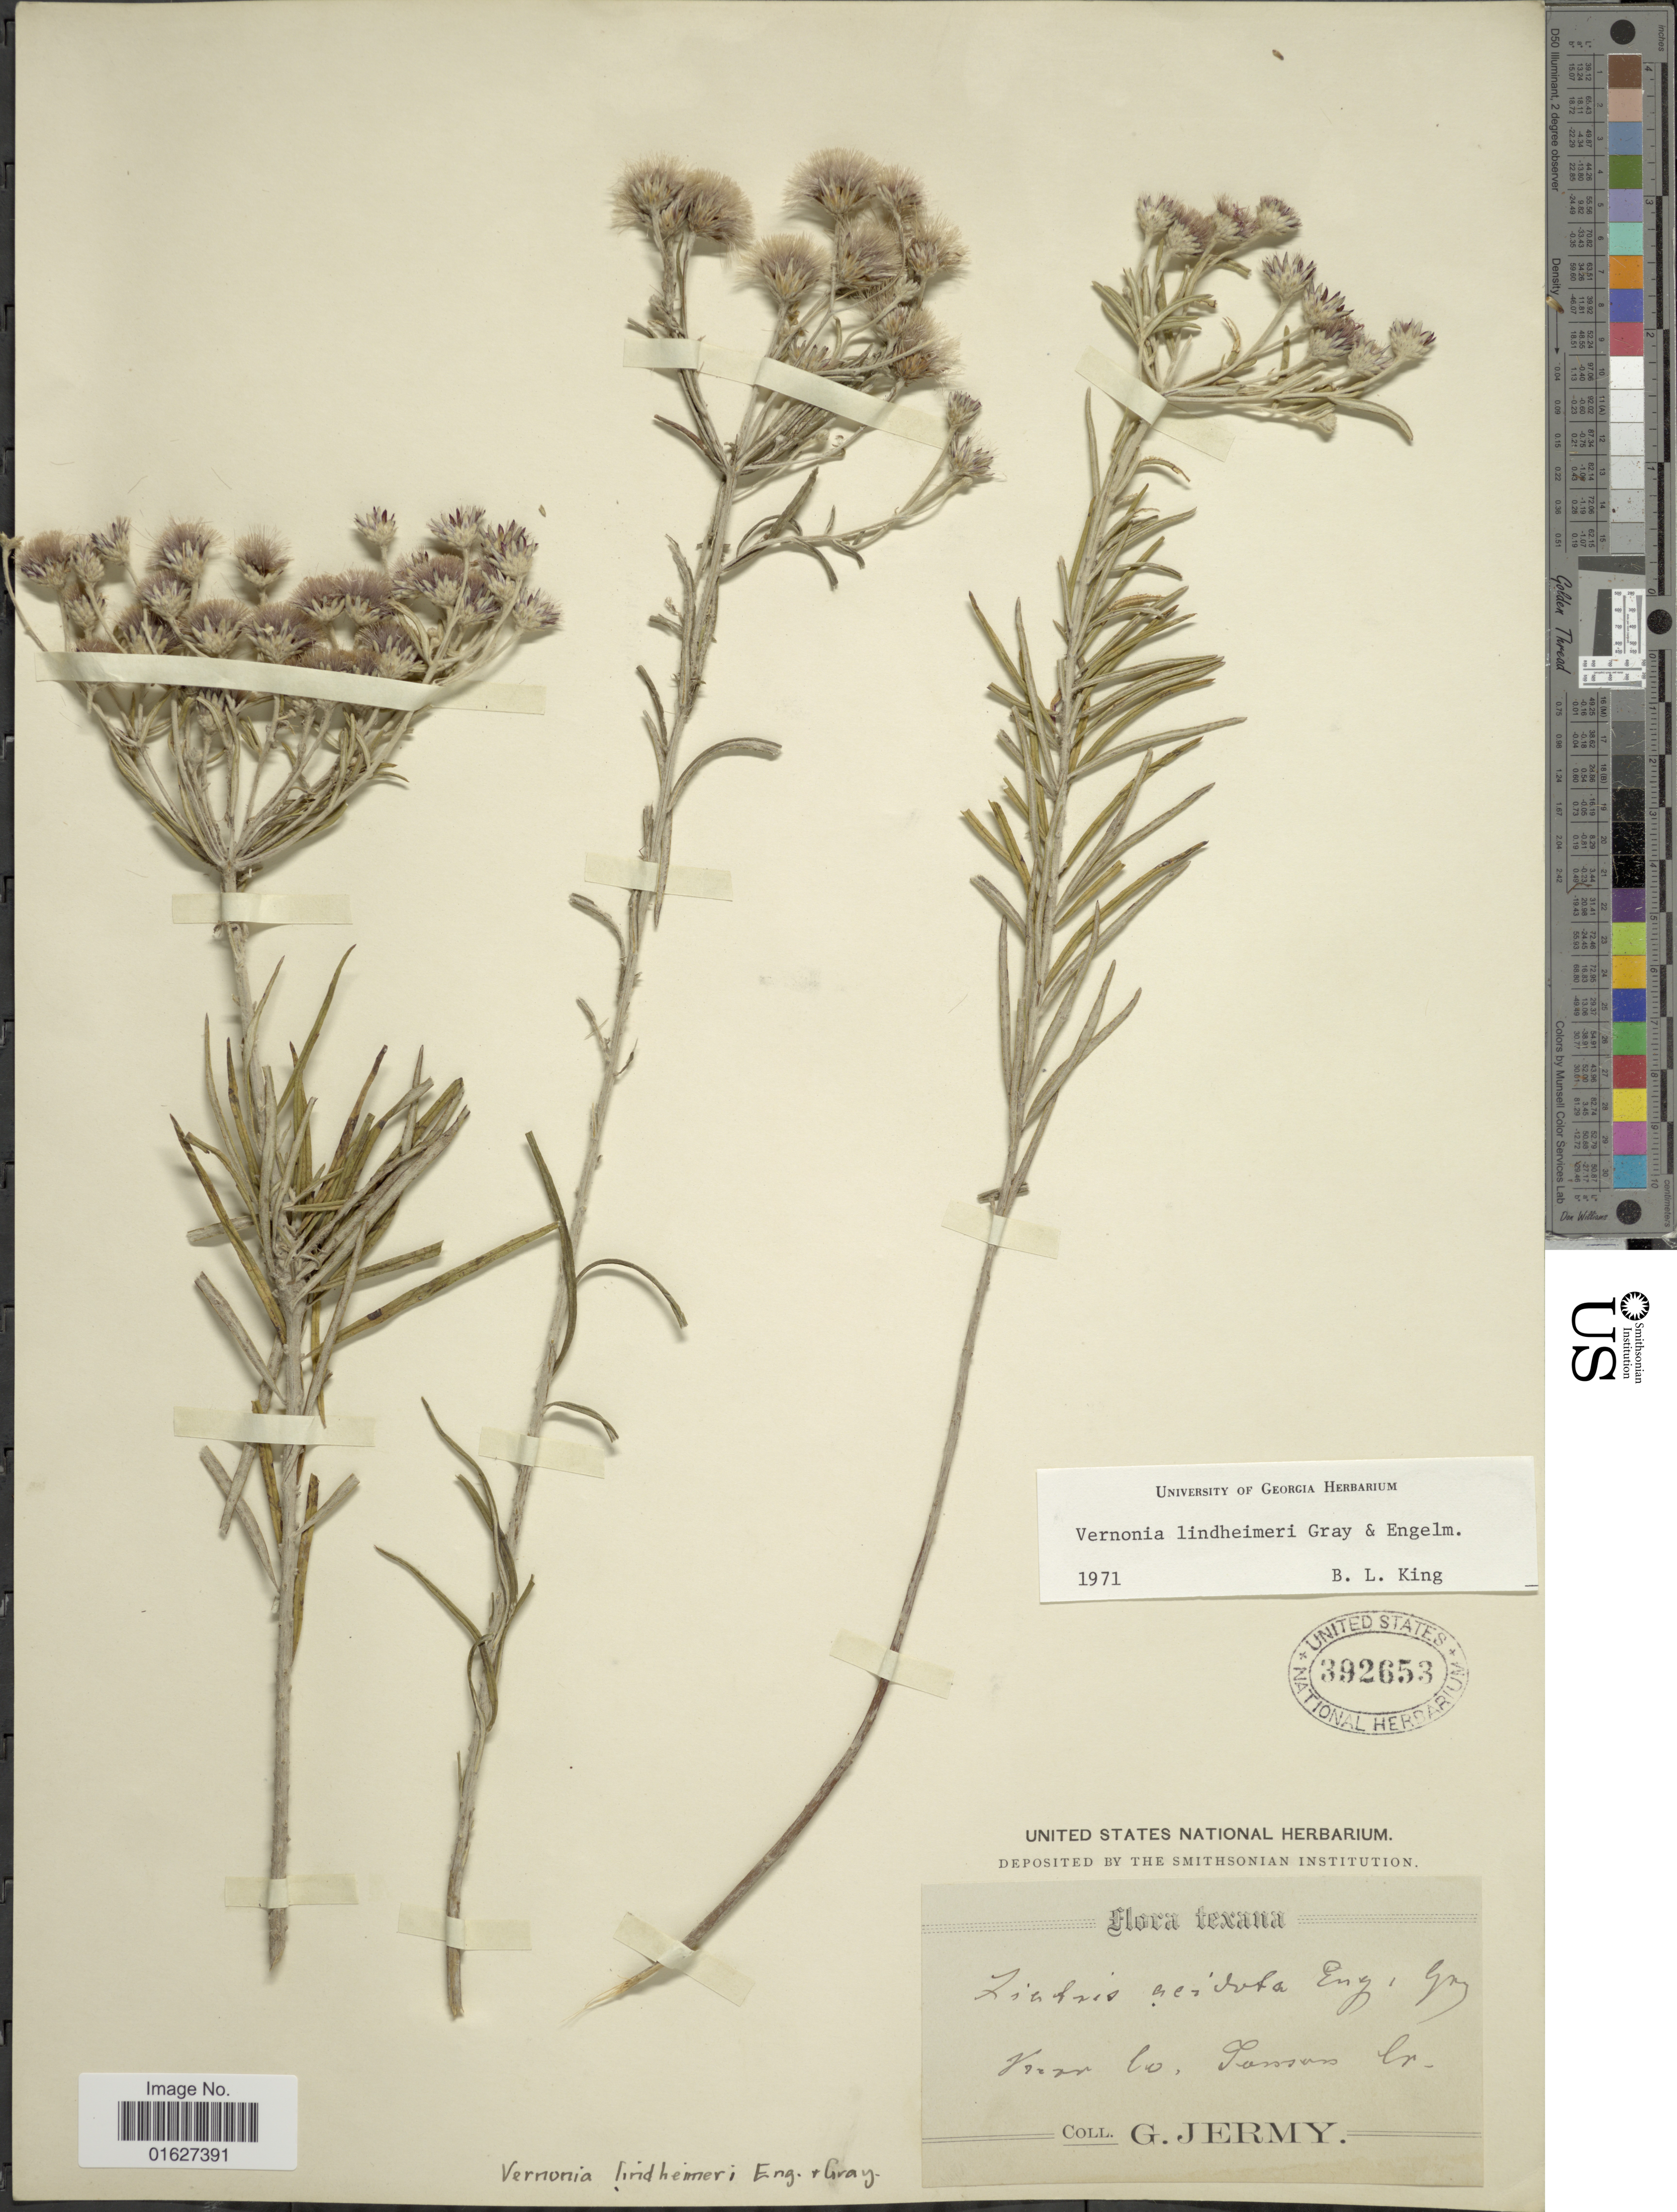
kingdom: Plantae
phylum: Tracheophyta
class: Magnoliopsida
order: Asterales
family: Asteraceae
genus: Vernonia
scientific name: Vernonia lindheimeri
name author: A. Gray & Engelm. in A. Gray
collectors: G. Jermy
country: United States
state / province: Texas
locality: Texana. Kern Co. Sanasan Co.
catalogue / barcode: US 392653